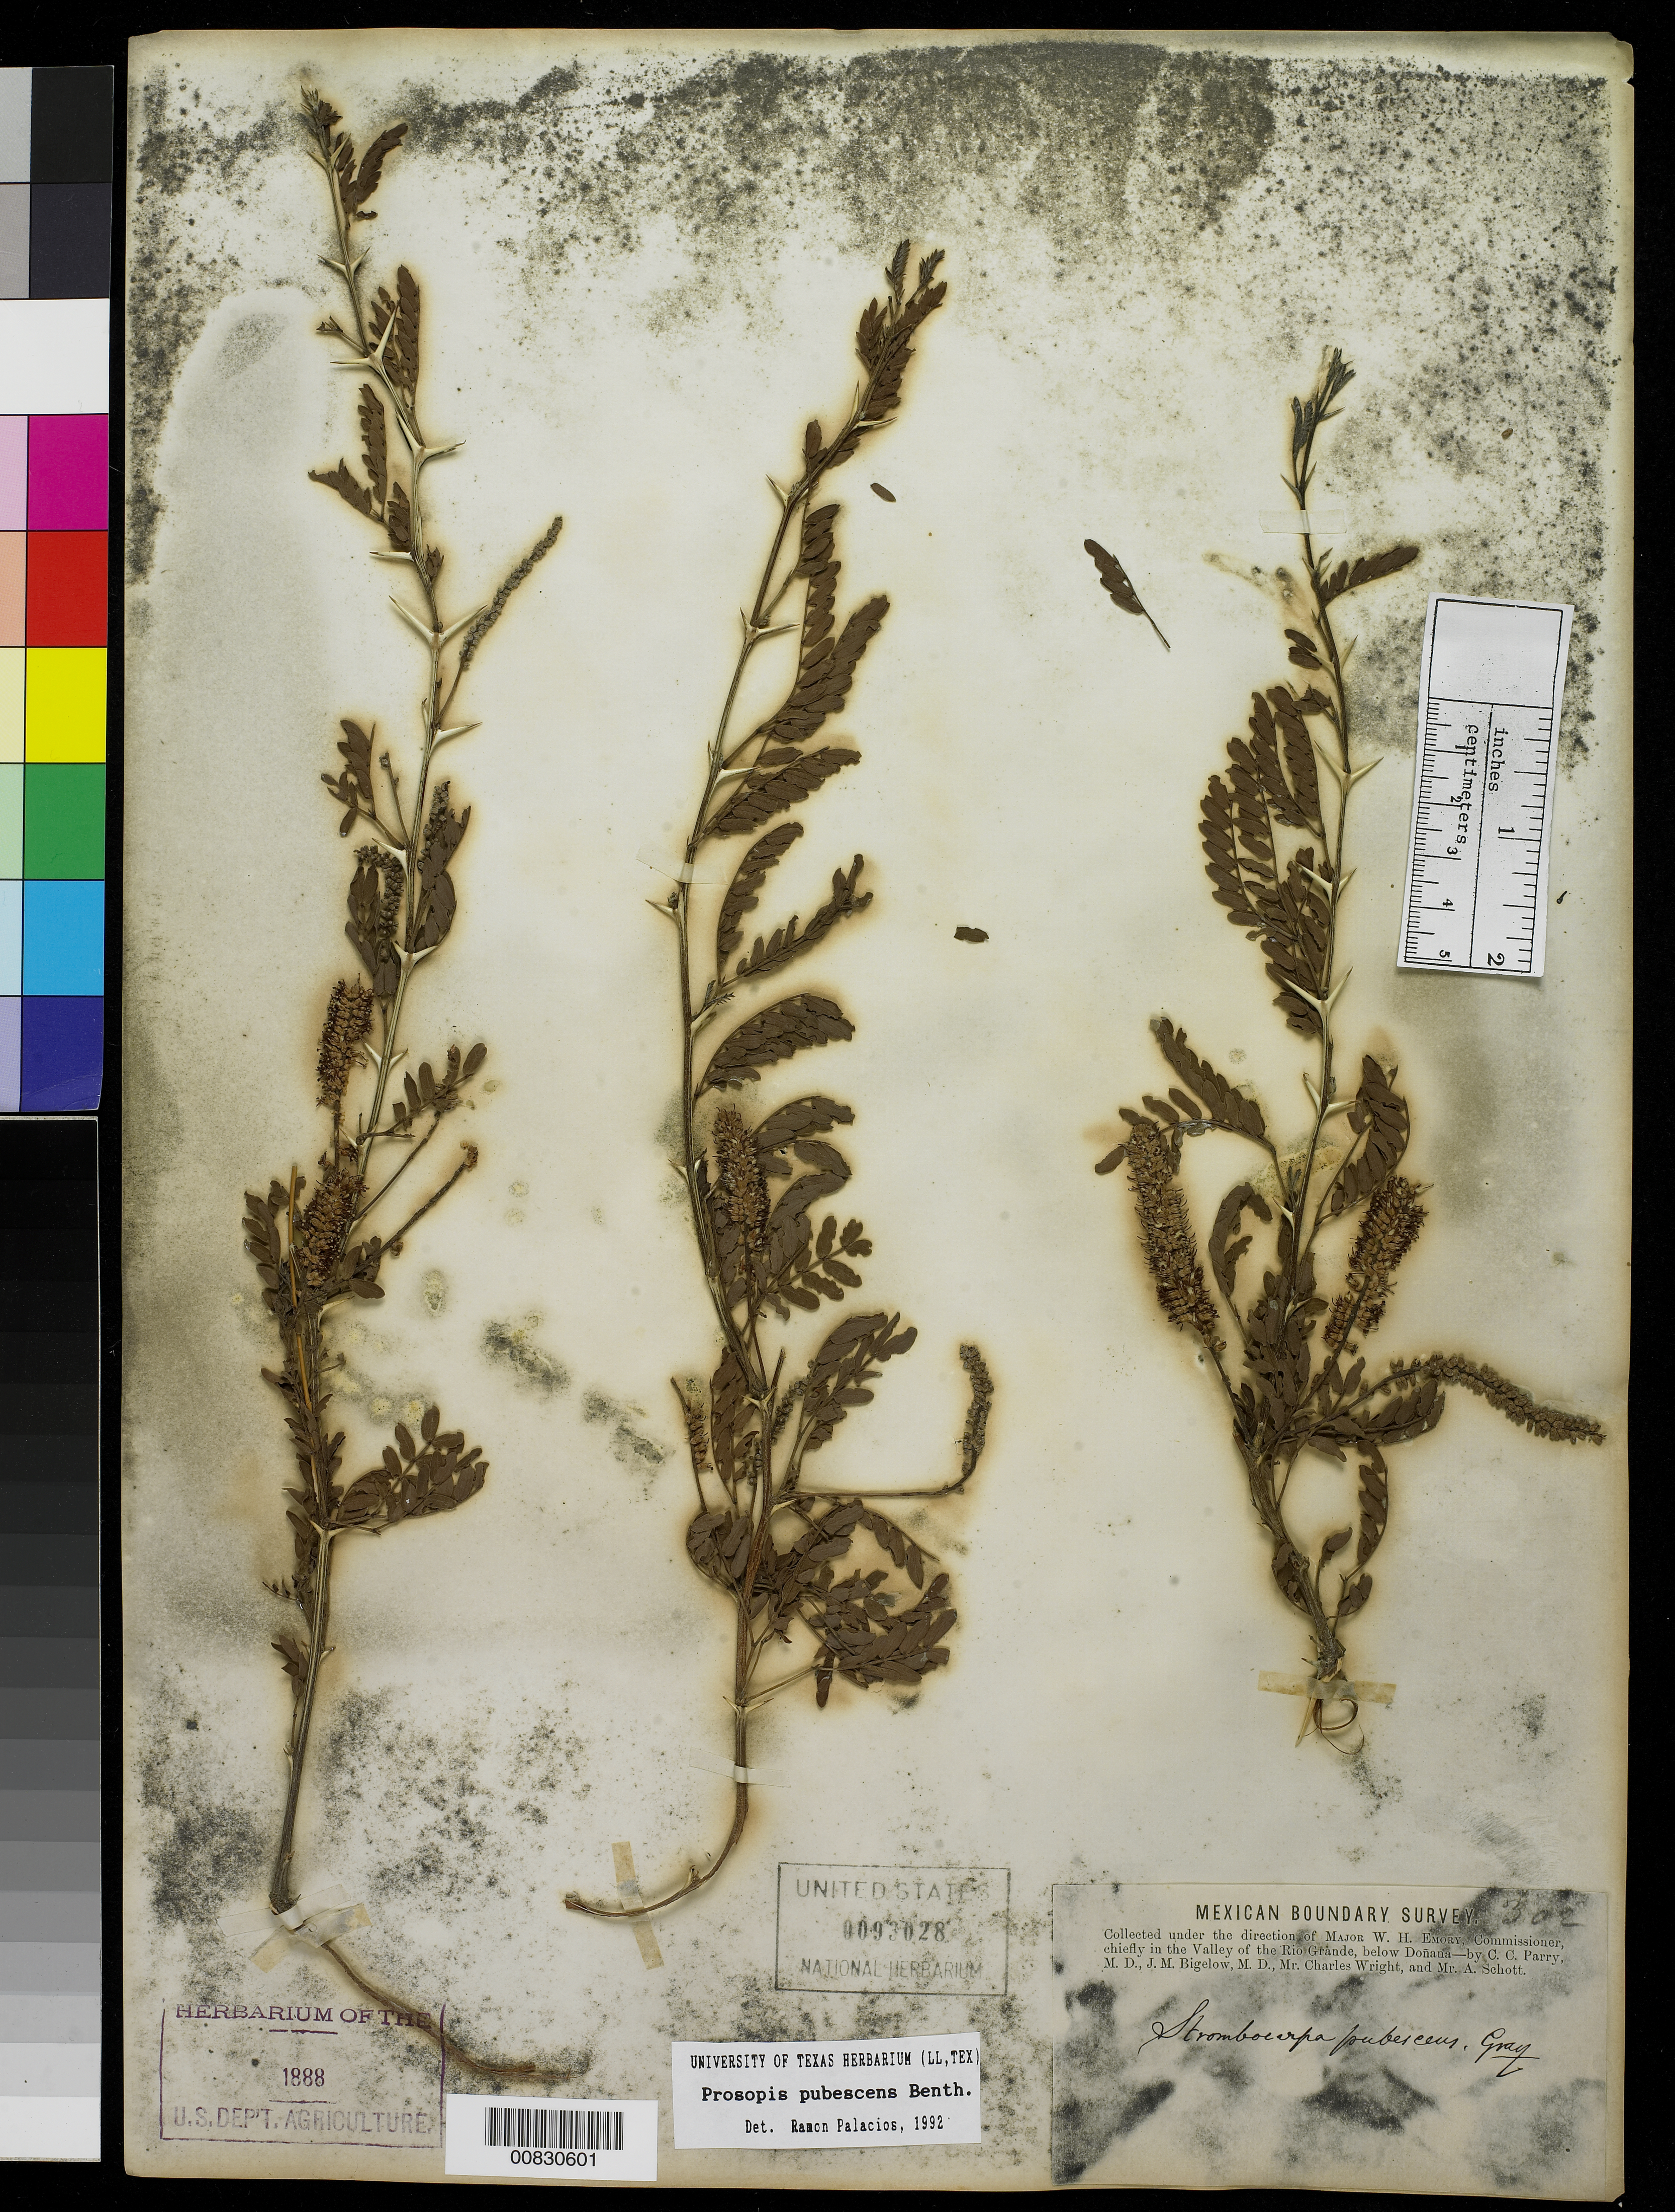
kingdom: Plantae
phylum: Tracheophyta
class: Magnoliopsida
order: Fabales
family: Fabaceae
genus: Strombocarpa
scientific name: Strombocarpa pubescens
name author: (Benth.) A. Gray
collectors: C. C. Parry, J. M. Bigelow, C. Wright & A. C. V. Schott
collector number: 302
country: United States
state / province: New Mexico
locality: Valley of the Rio Grande, below Doñana, New Mexico.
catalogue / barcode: US 93028